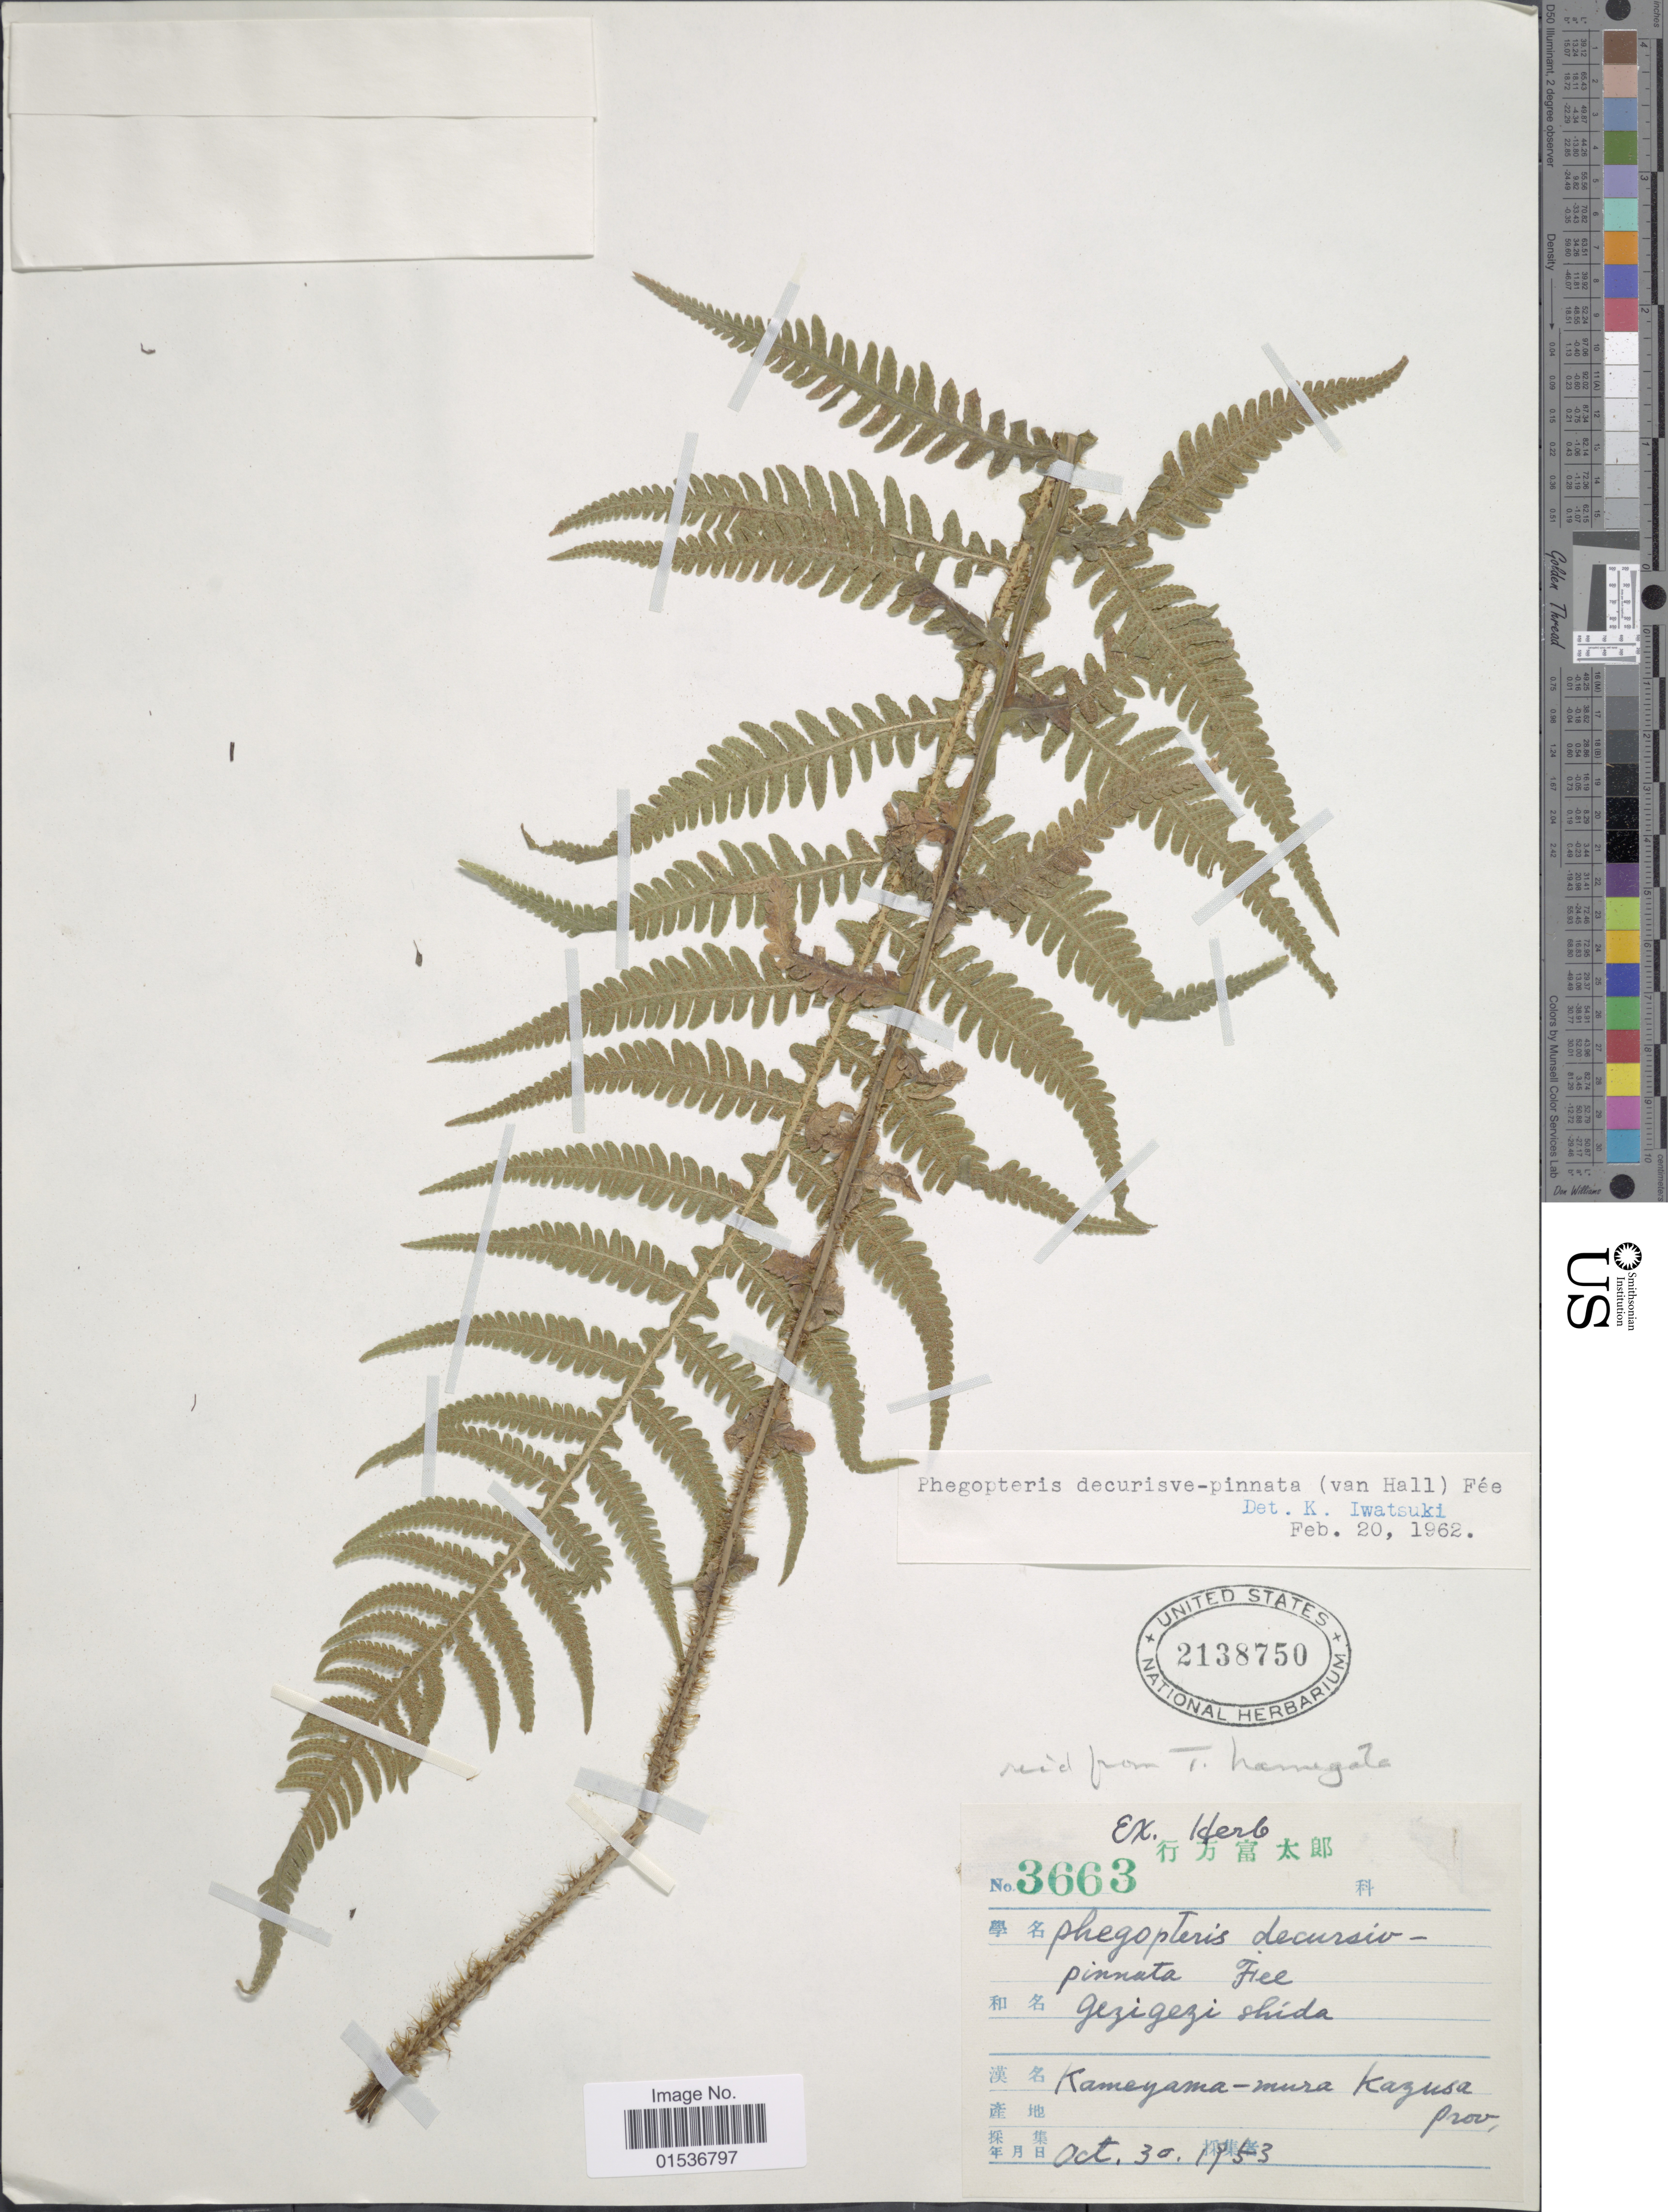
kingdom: Plantae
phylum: Tracheophyta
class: Polypodiopsida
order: Polypodiales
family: Thelypteridaceae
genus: Phegopteris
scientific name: Phegopteris decursivepinnata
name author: (H.C. Hall) Fée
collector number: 3663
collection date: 1953-10-30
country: India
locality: Kameyama-mura Kagusa Prov.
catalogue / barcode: US 2138750